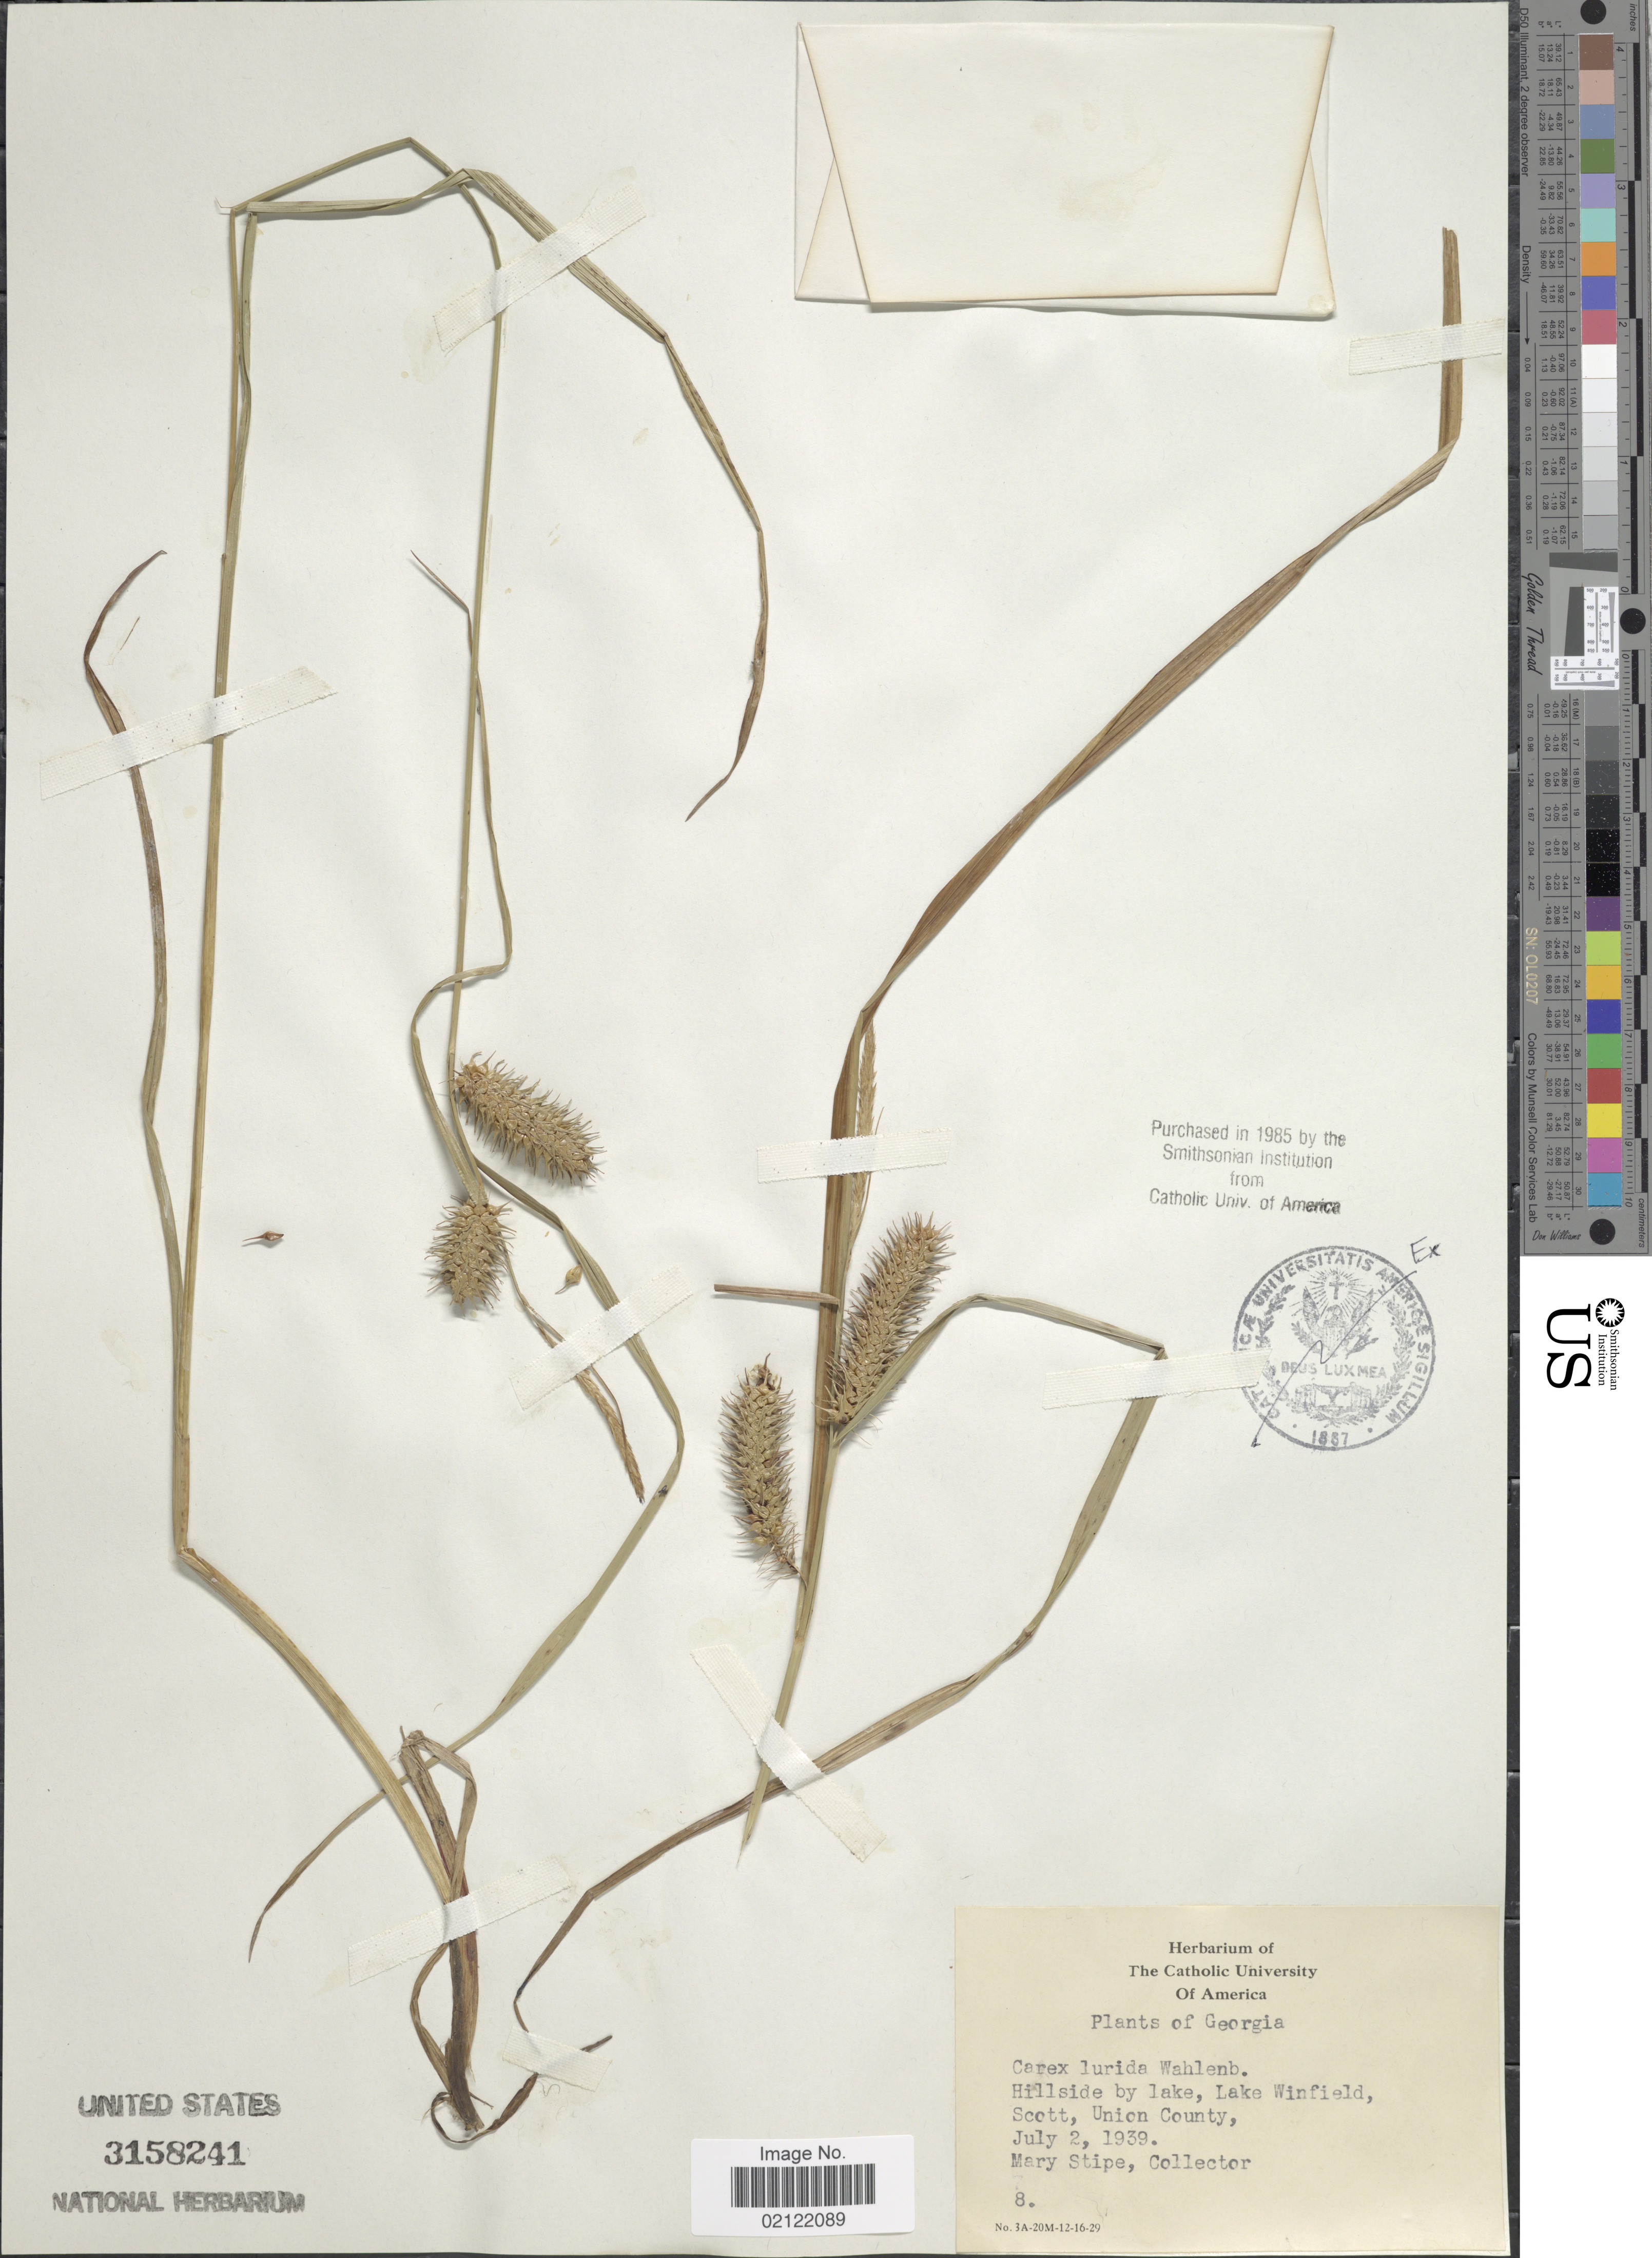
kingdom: Plantae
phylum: Tracheophyta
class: Liliopsida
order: Poales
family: Cyperaceae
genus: Carex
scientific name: Carex lurida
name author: Wahlenb.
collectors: M. Stipe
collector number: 8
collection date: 1939-07-02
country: United States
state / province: Georgia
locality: Hillside by lake, Lake Winfield, Scott, Union County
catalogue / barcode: US 3158241